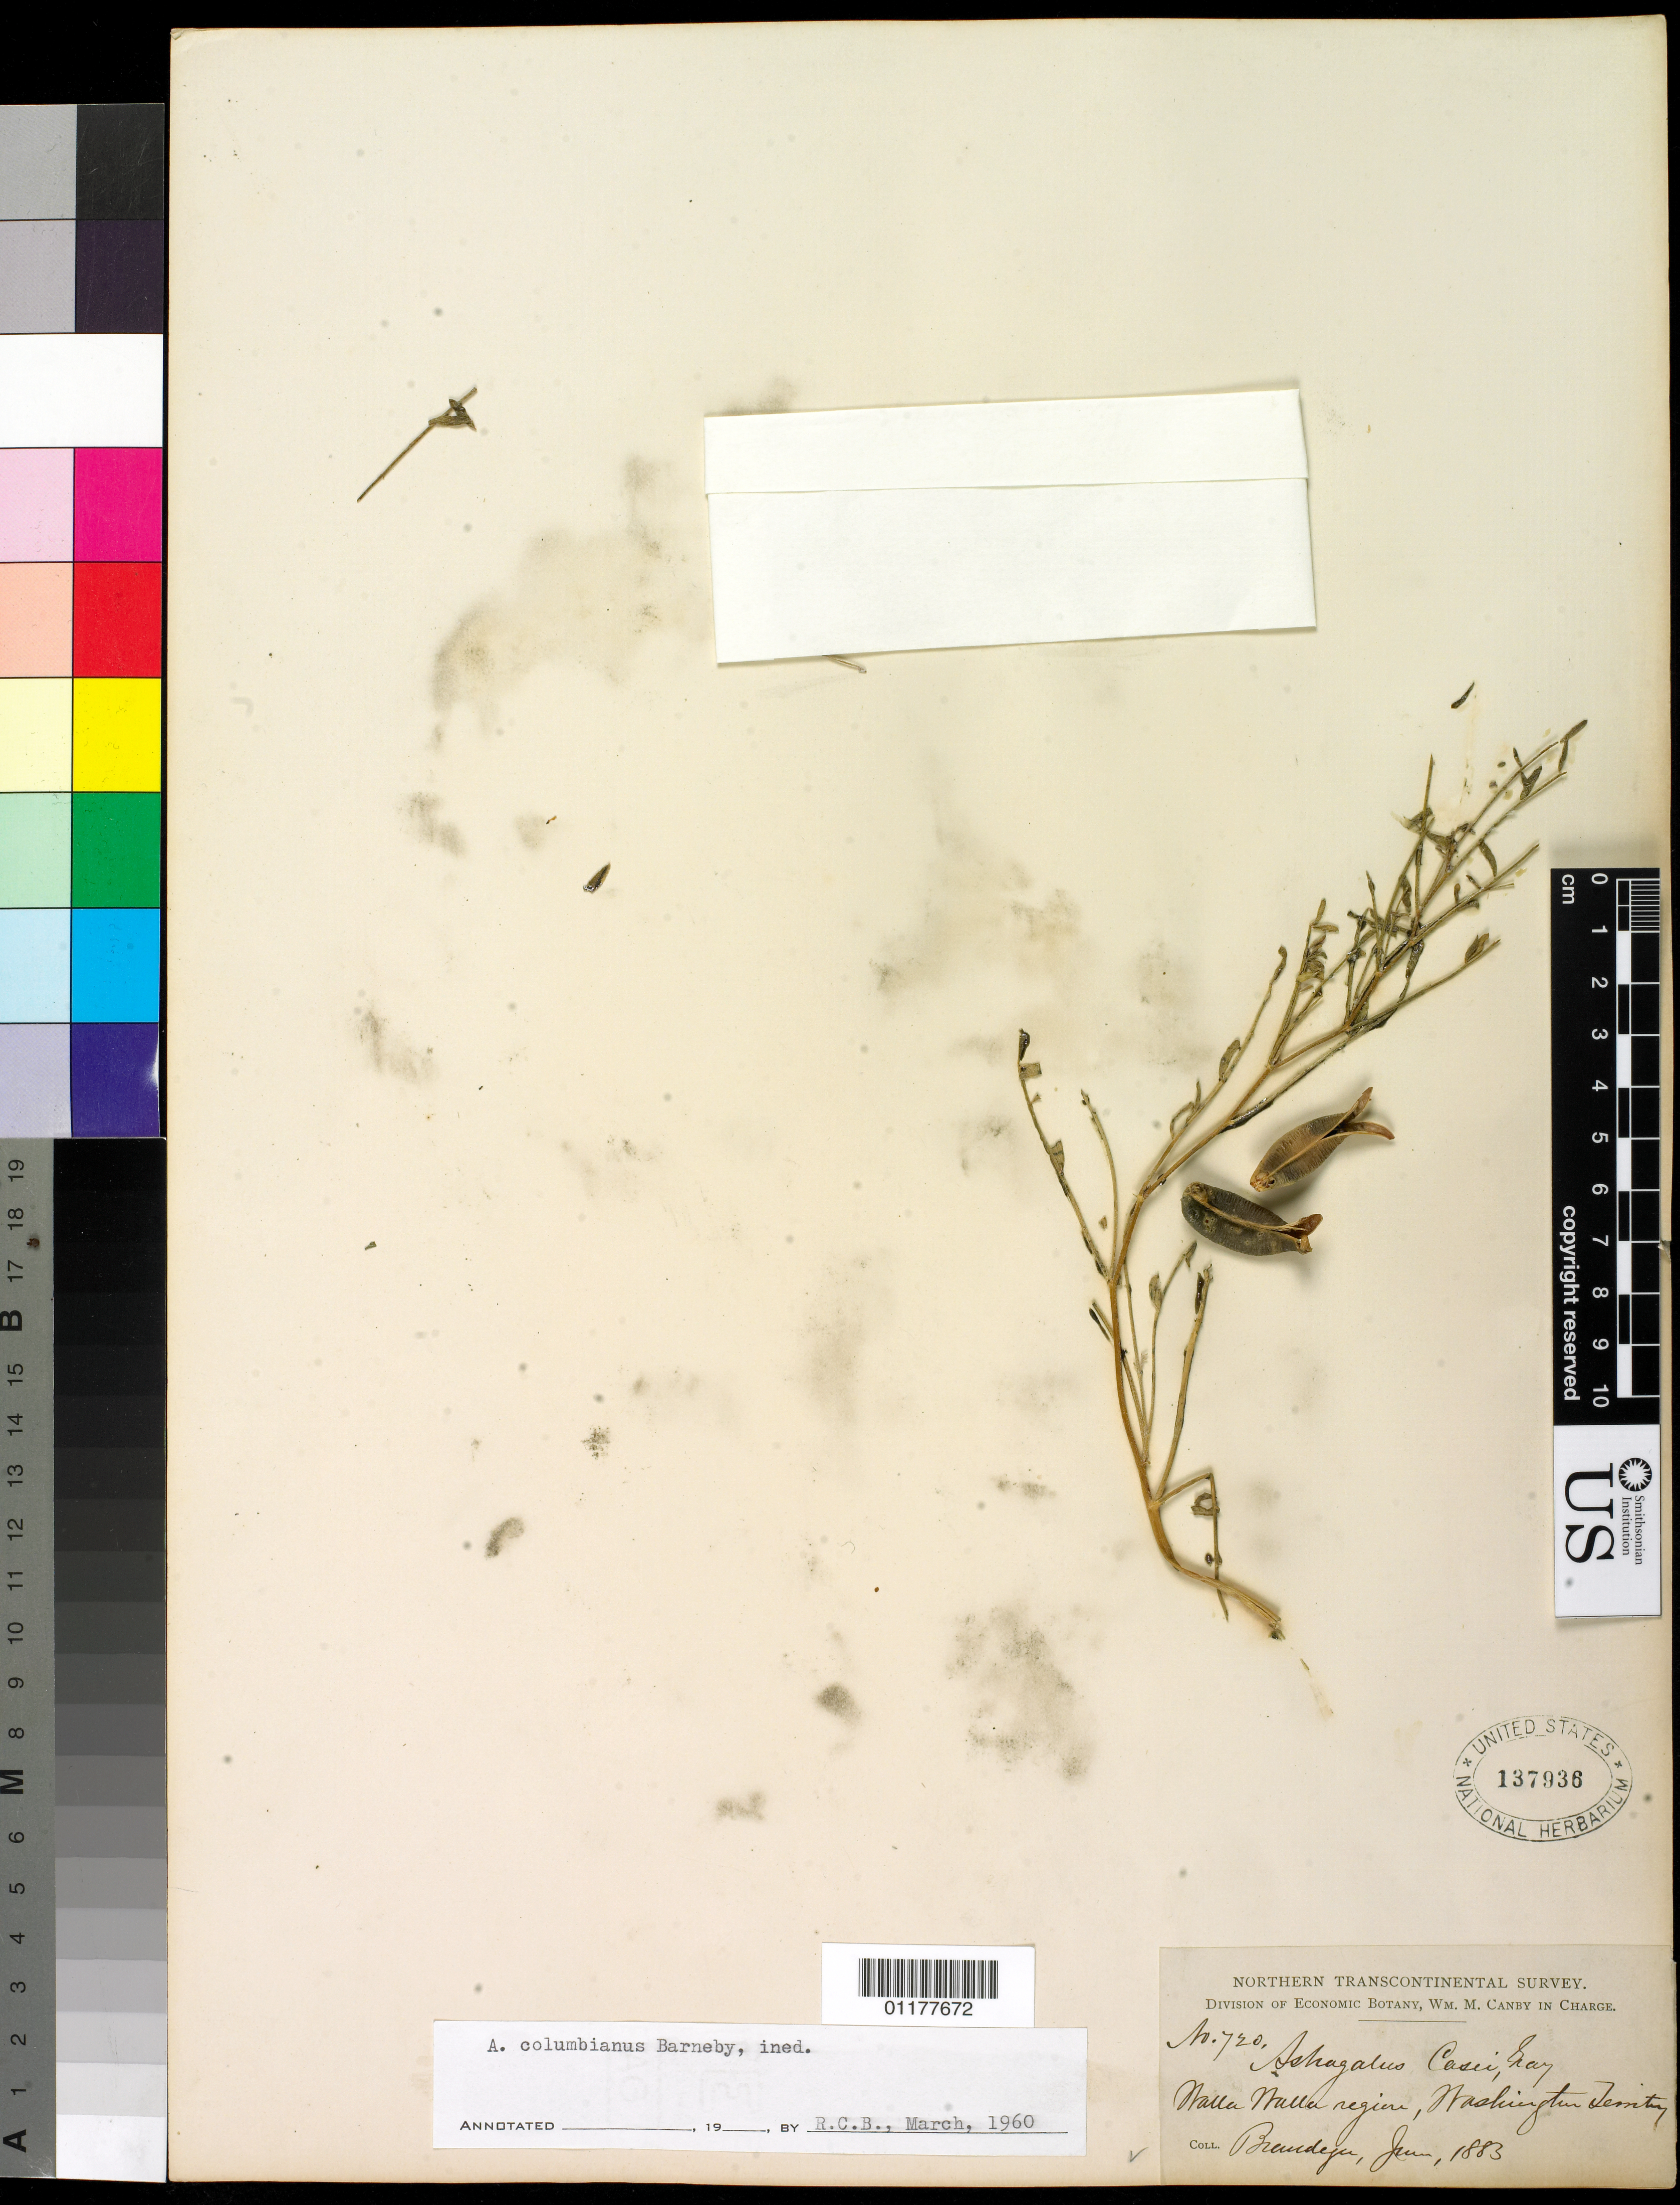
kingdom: Plantae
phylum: Tracheophyta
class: Magnoliopsida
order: Fabales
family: Fabaceae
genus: Astragalus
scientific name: Astragalus columbianus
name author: Barneby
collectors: T. S. Brandegee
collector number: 720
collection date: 1883-06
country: United States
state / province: Washington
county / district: Walla Walla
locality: Walla Walla Region, Wash. Ter.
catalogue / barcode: US 137936